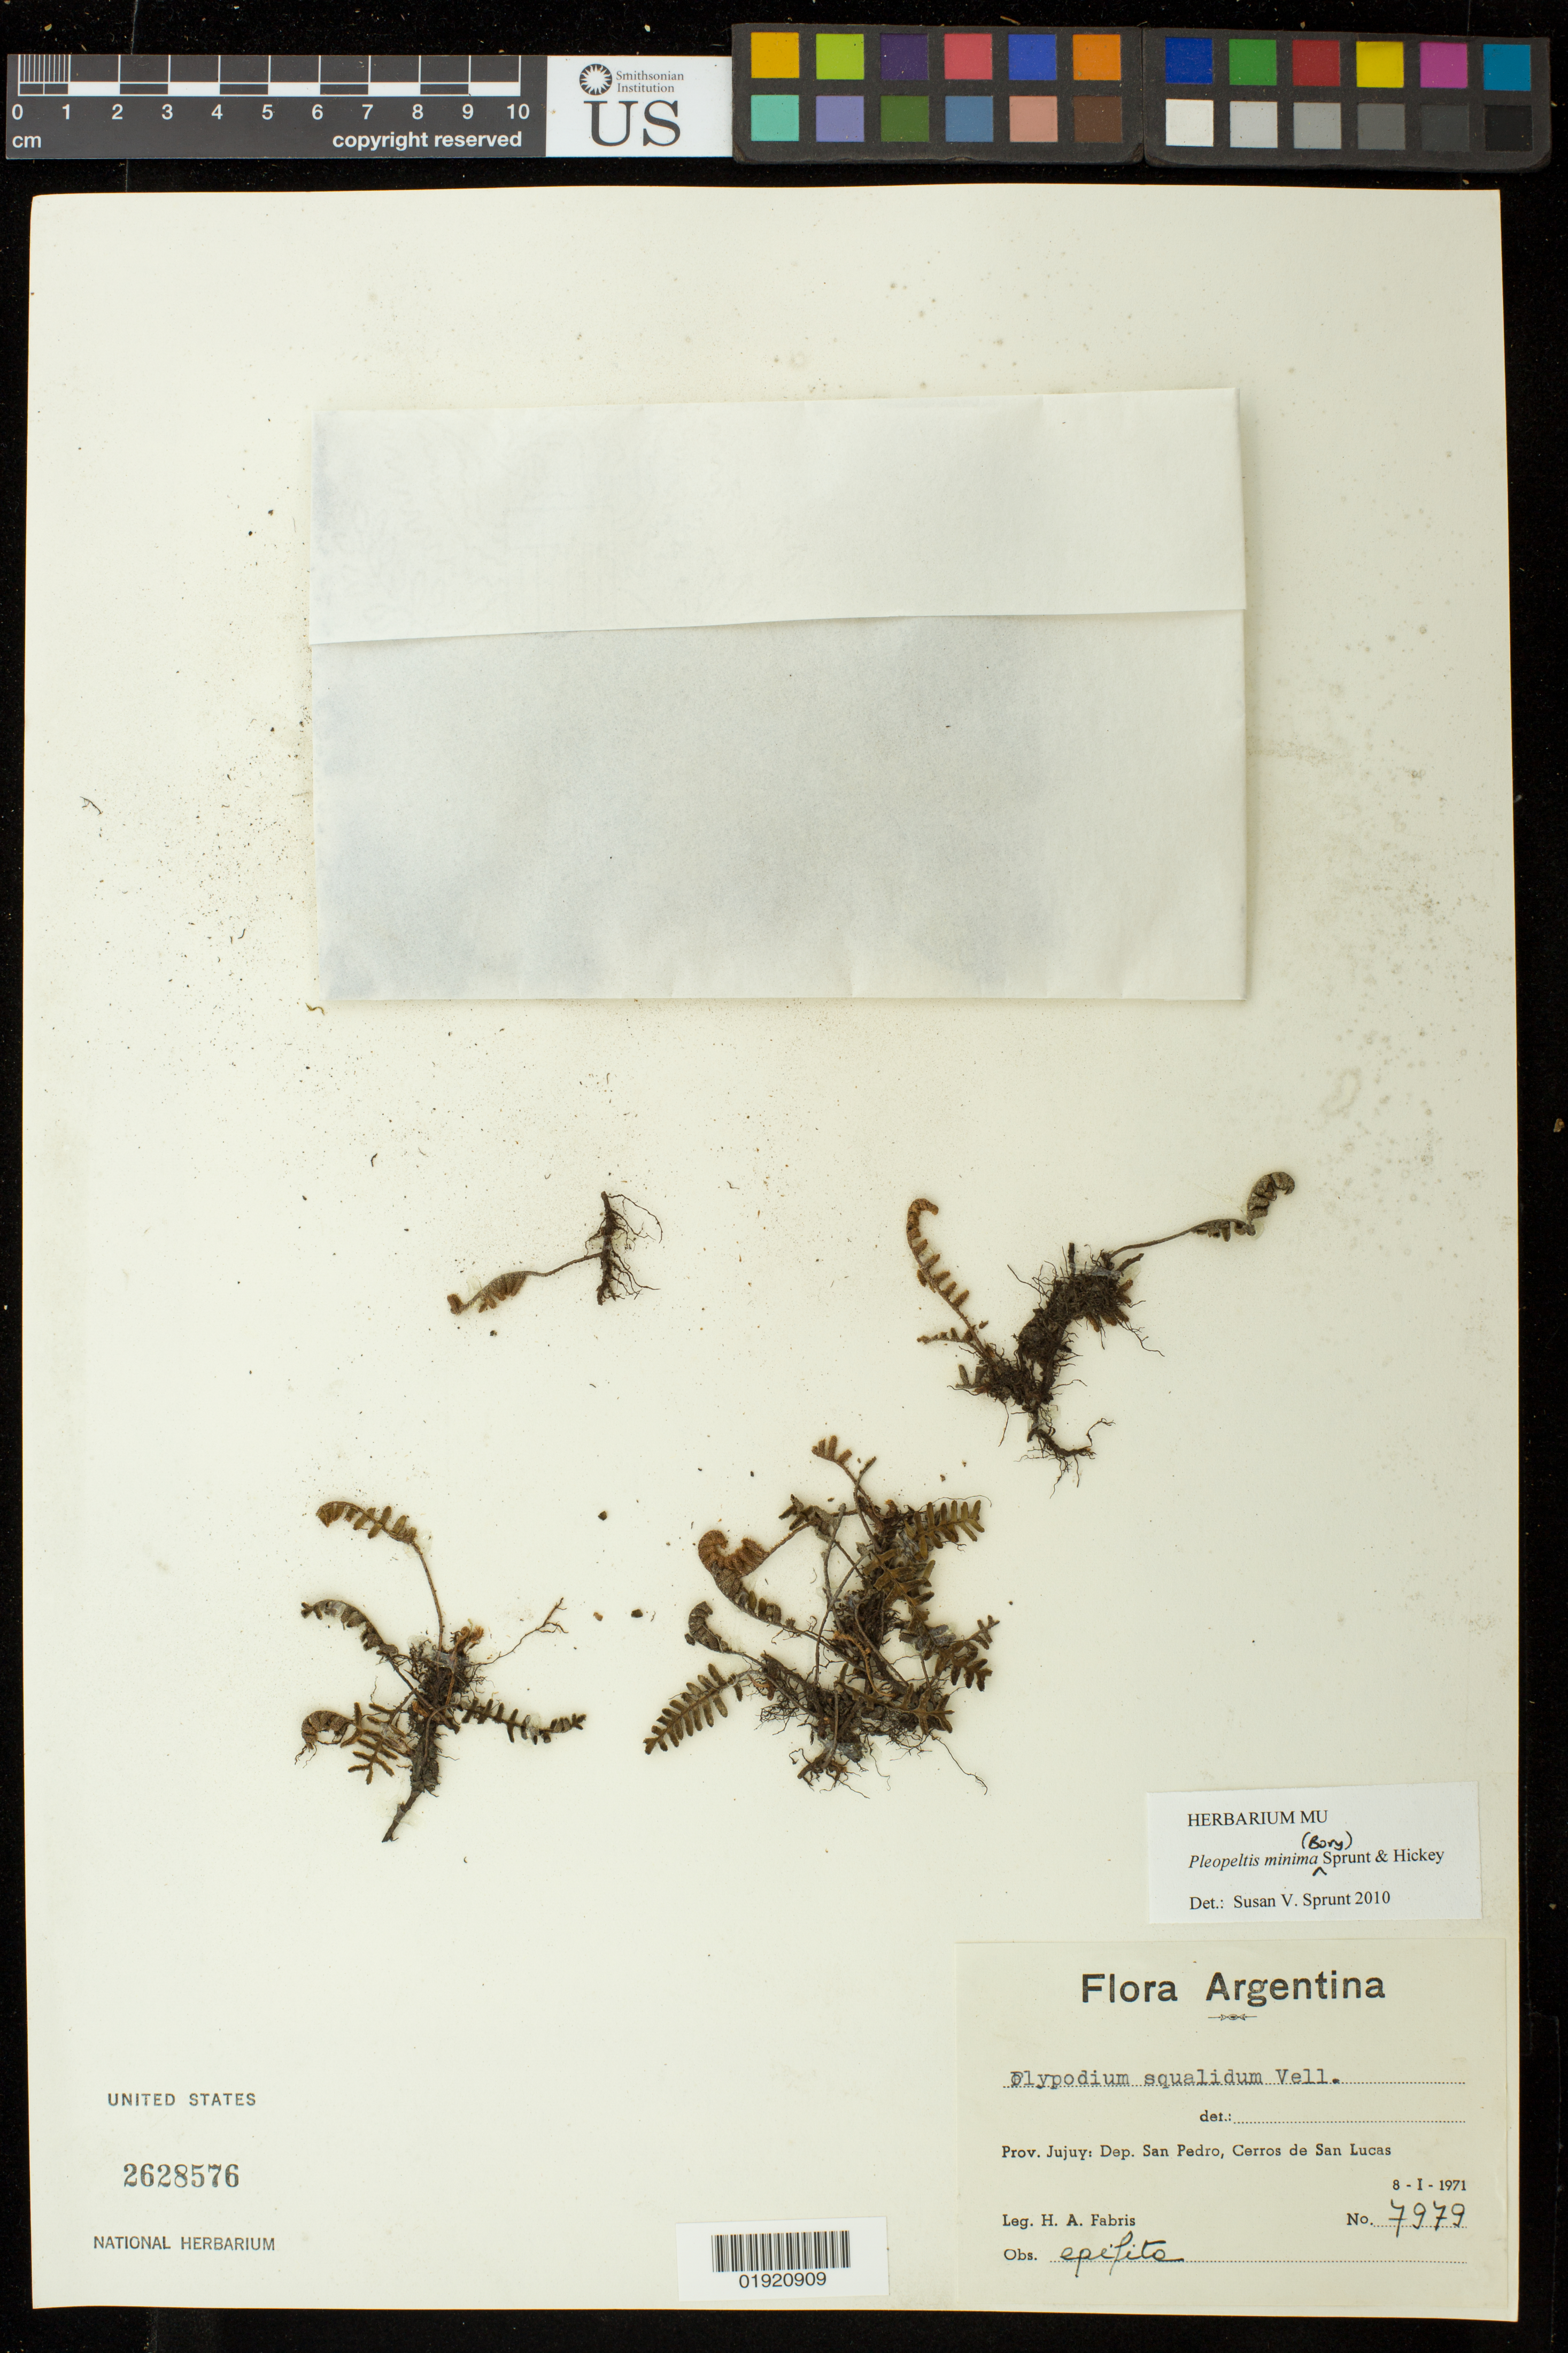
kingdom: Plantae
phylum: Tracheophyta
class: Polypodiopsida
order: Polypodiales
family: Polypodiaceae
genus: Pleopeltis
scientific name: Pleopeltis minima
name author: (Bory) J. Prado & R. Y. Hirai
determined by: Sprunt, S. V.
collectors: H. A. Fabris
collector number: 7979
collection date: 1971-01-08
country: Argentina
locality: Prov. Jujuy: Dep. San Pedro, Cerros de San Lucas.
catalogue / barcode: US 2628576